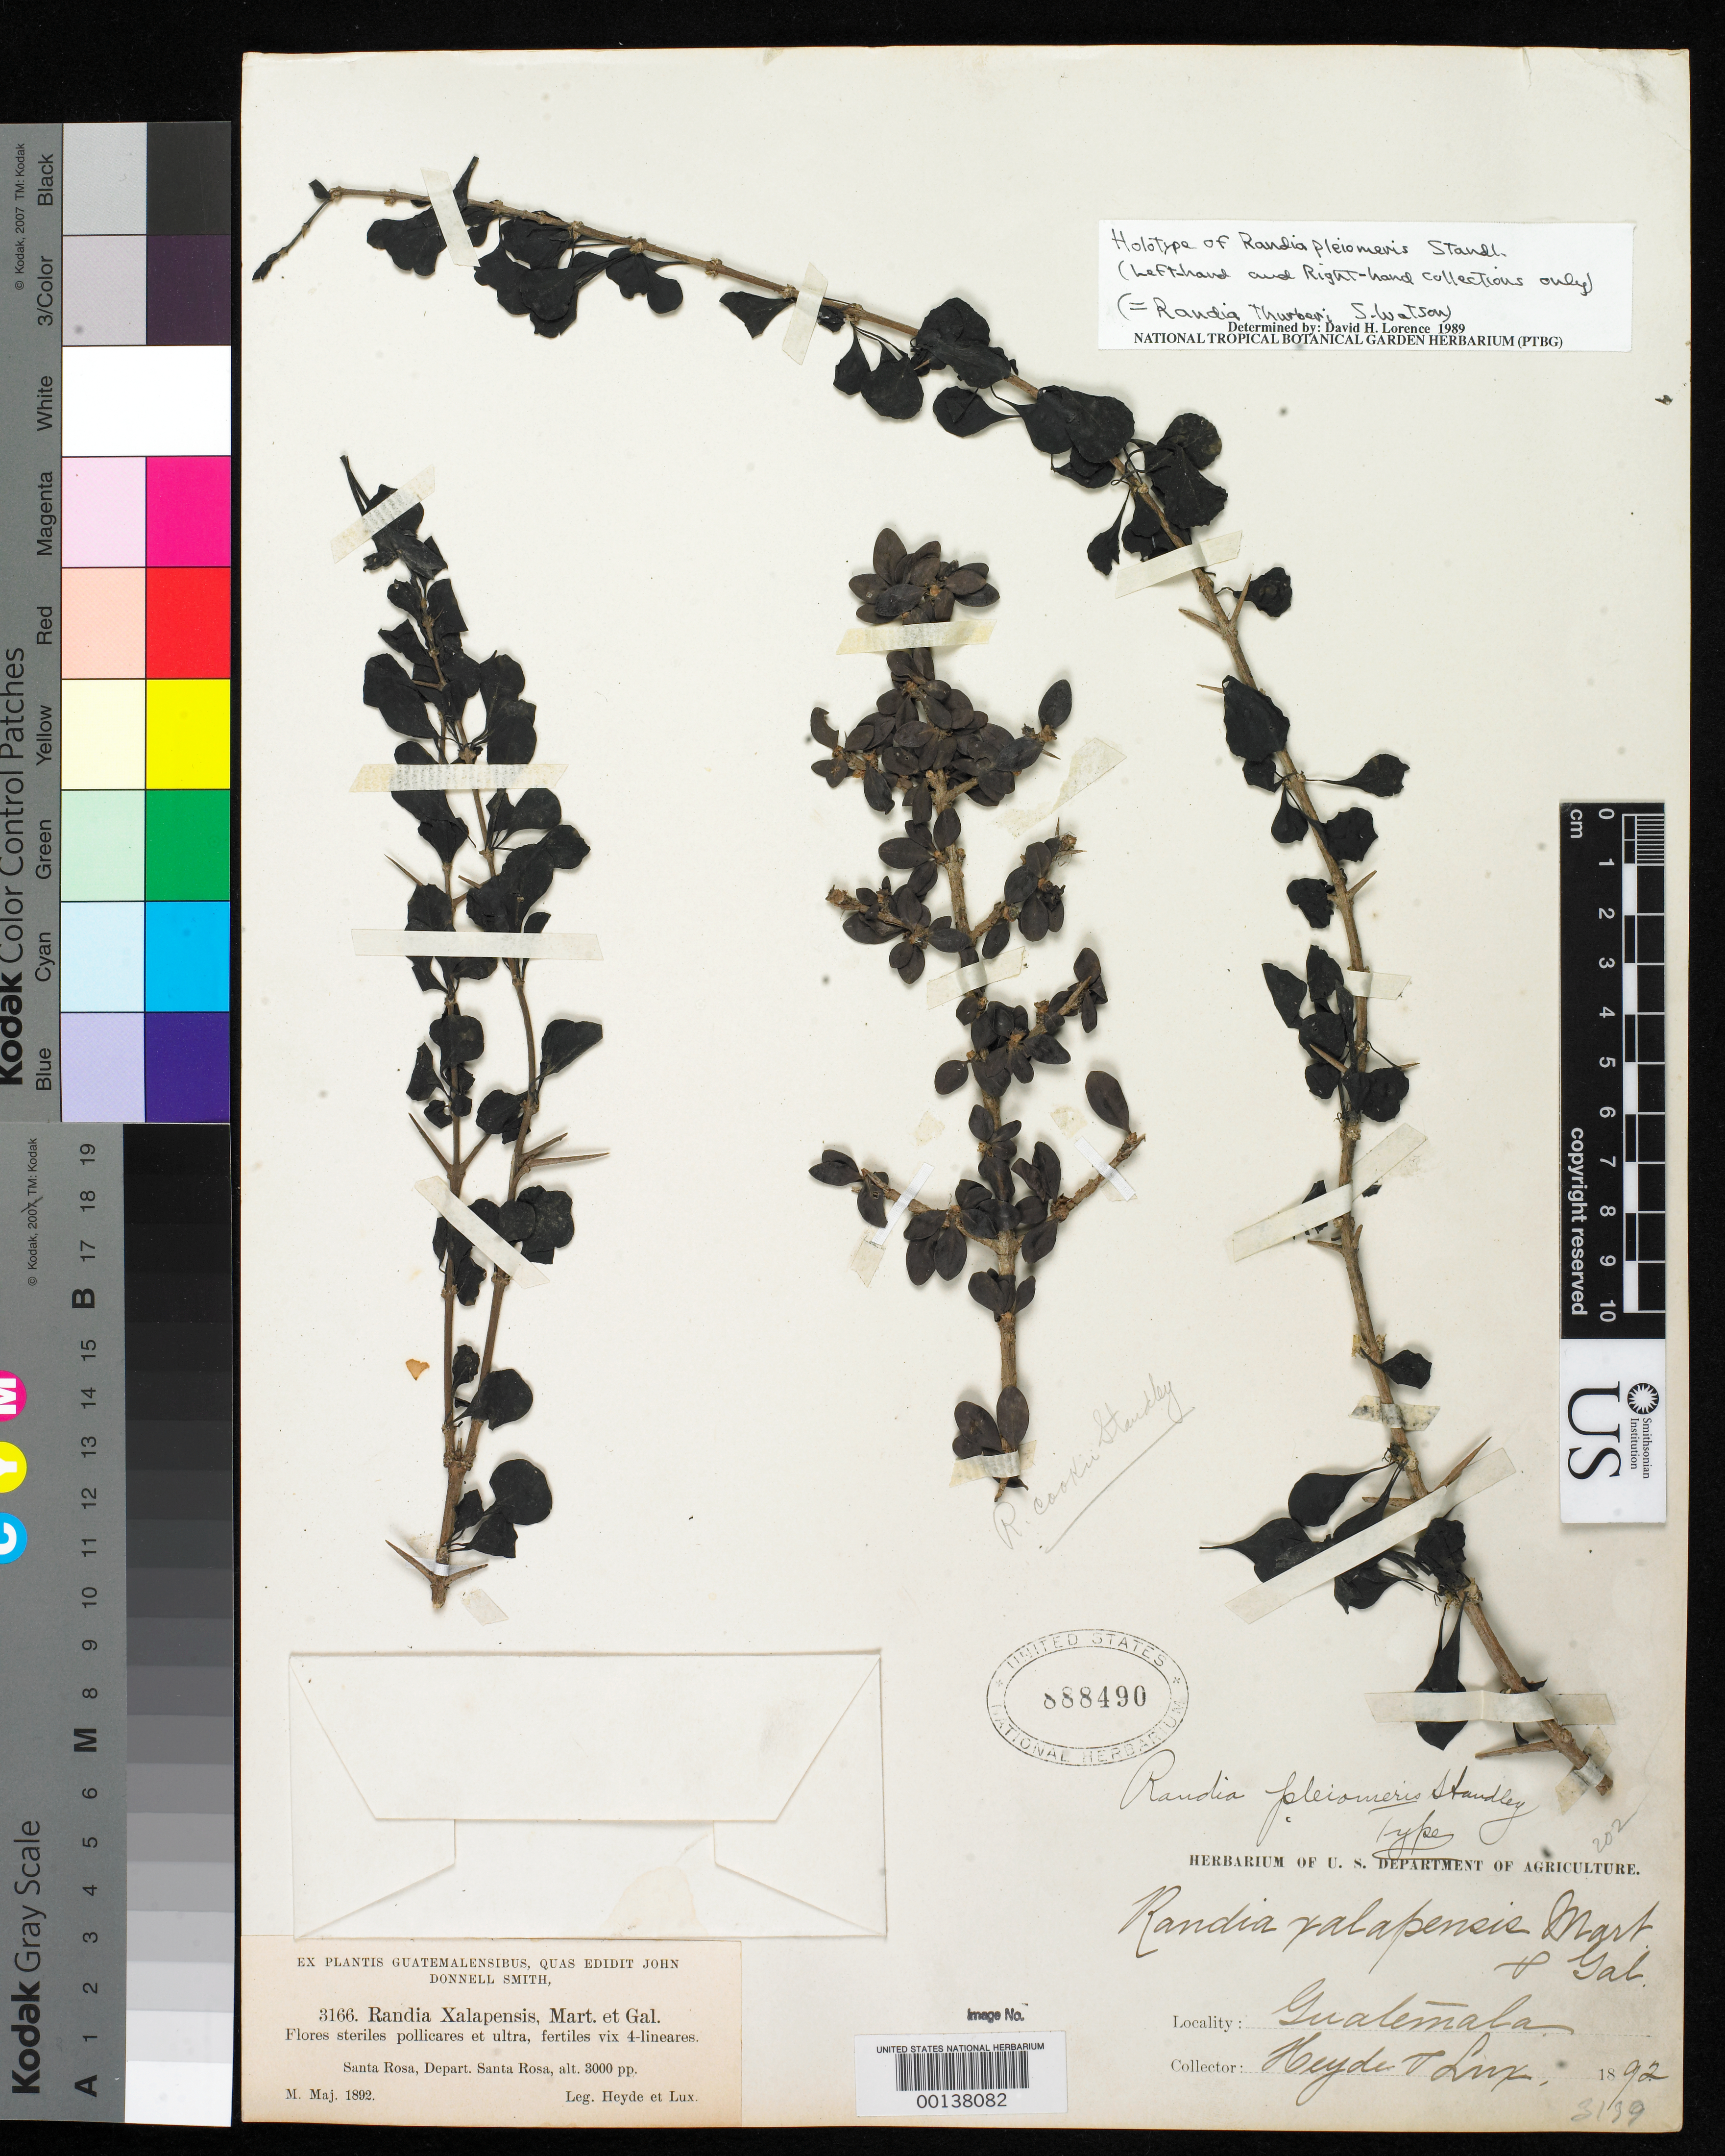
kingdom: Plantae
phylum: Tracheophyta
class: Magnoliopsida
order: Gentianales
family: Rubiaceae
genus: Randia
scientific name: Randia pleiomeris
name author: Standl.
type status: Holotype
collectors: E. T. Heyde & E. Lux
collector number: J.D.S. 3166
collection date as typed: May 1892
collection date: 1892-05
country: Guatemala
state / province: Santa Rosa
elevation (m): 900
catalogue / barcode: US 888490